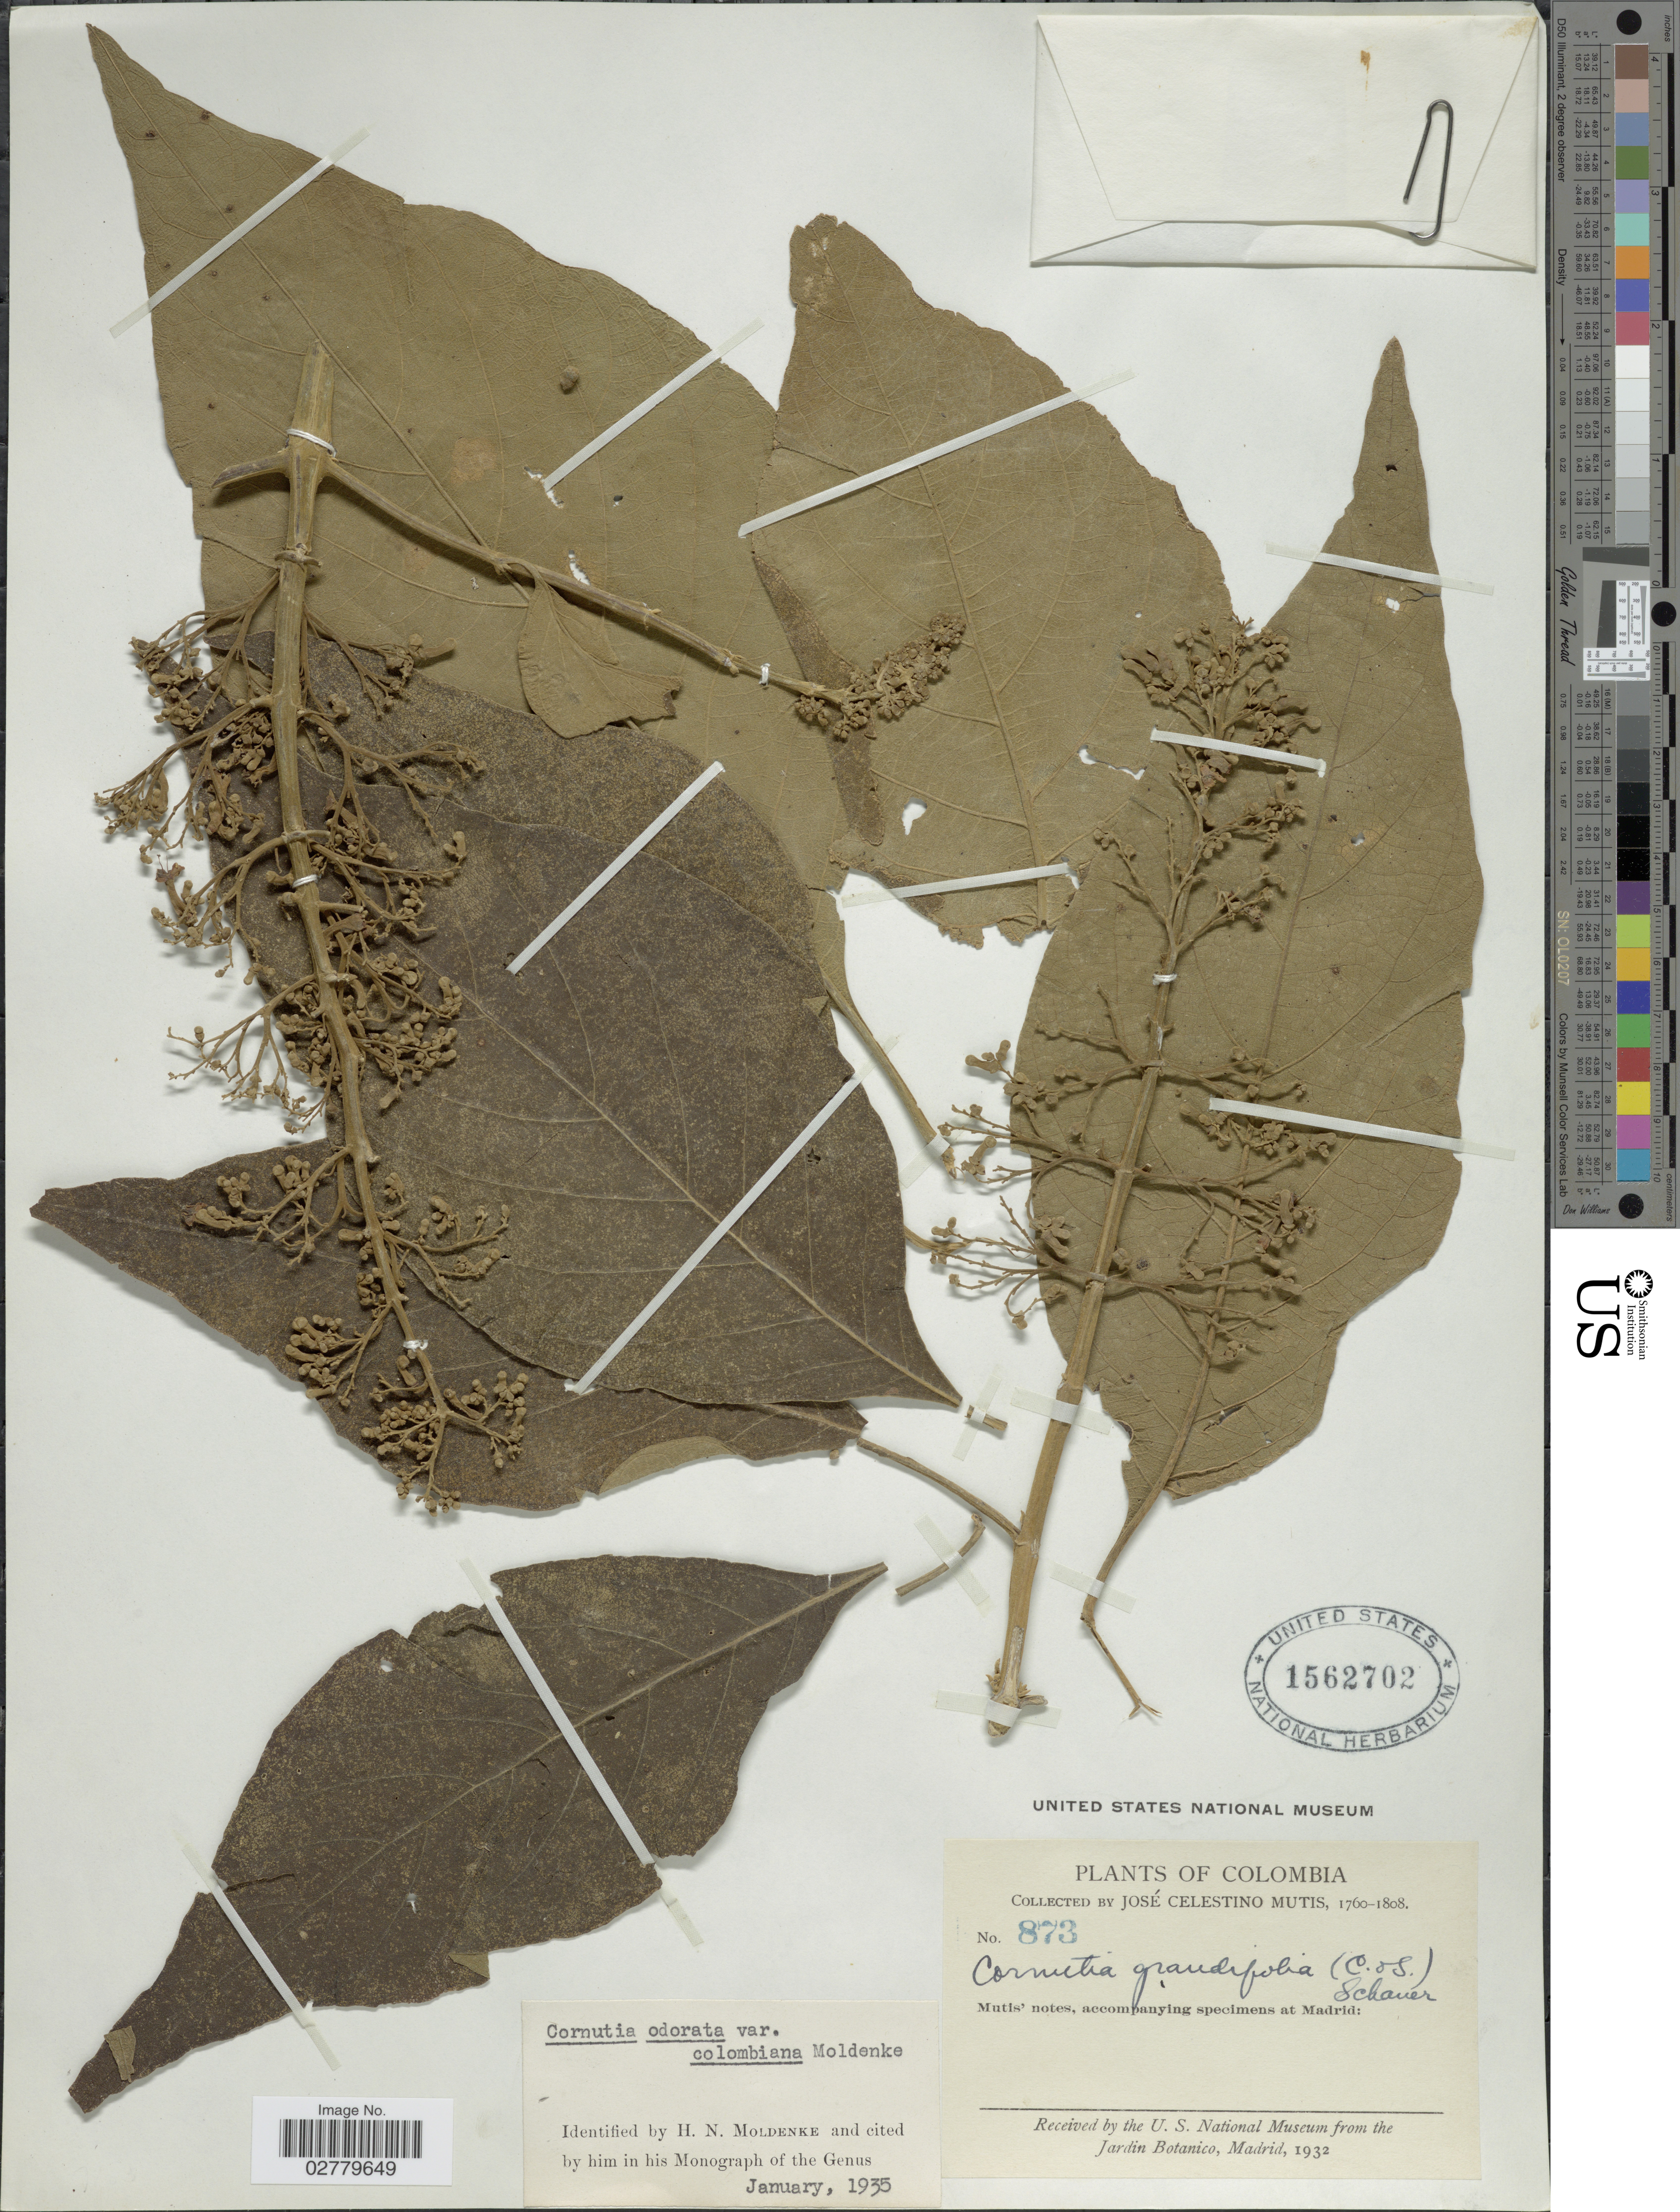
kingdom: Plantae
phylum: Tracheophyta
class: Magnoliopsida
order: Lamiales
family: Lamiaceae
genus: Cornutia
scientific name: Cornutia odorata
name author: (Poepp.) Schauer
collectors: J. C. B. Mutis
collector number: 873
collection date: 1760/1808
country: Colombia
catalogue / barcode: US 1562702